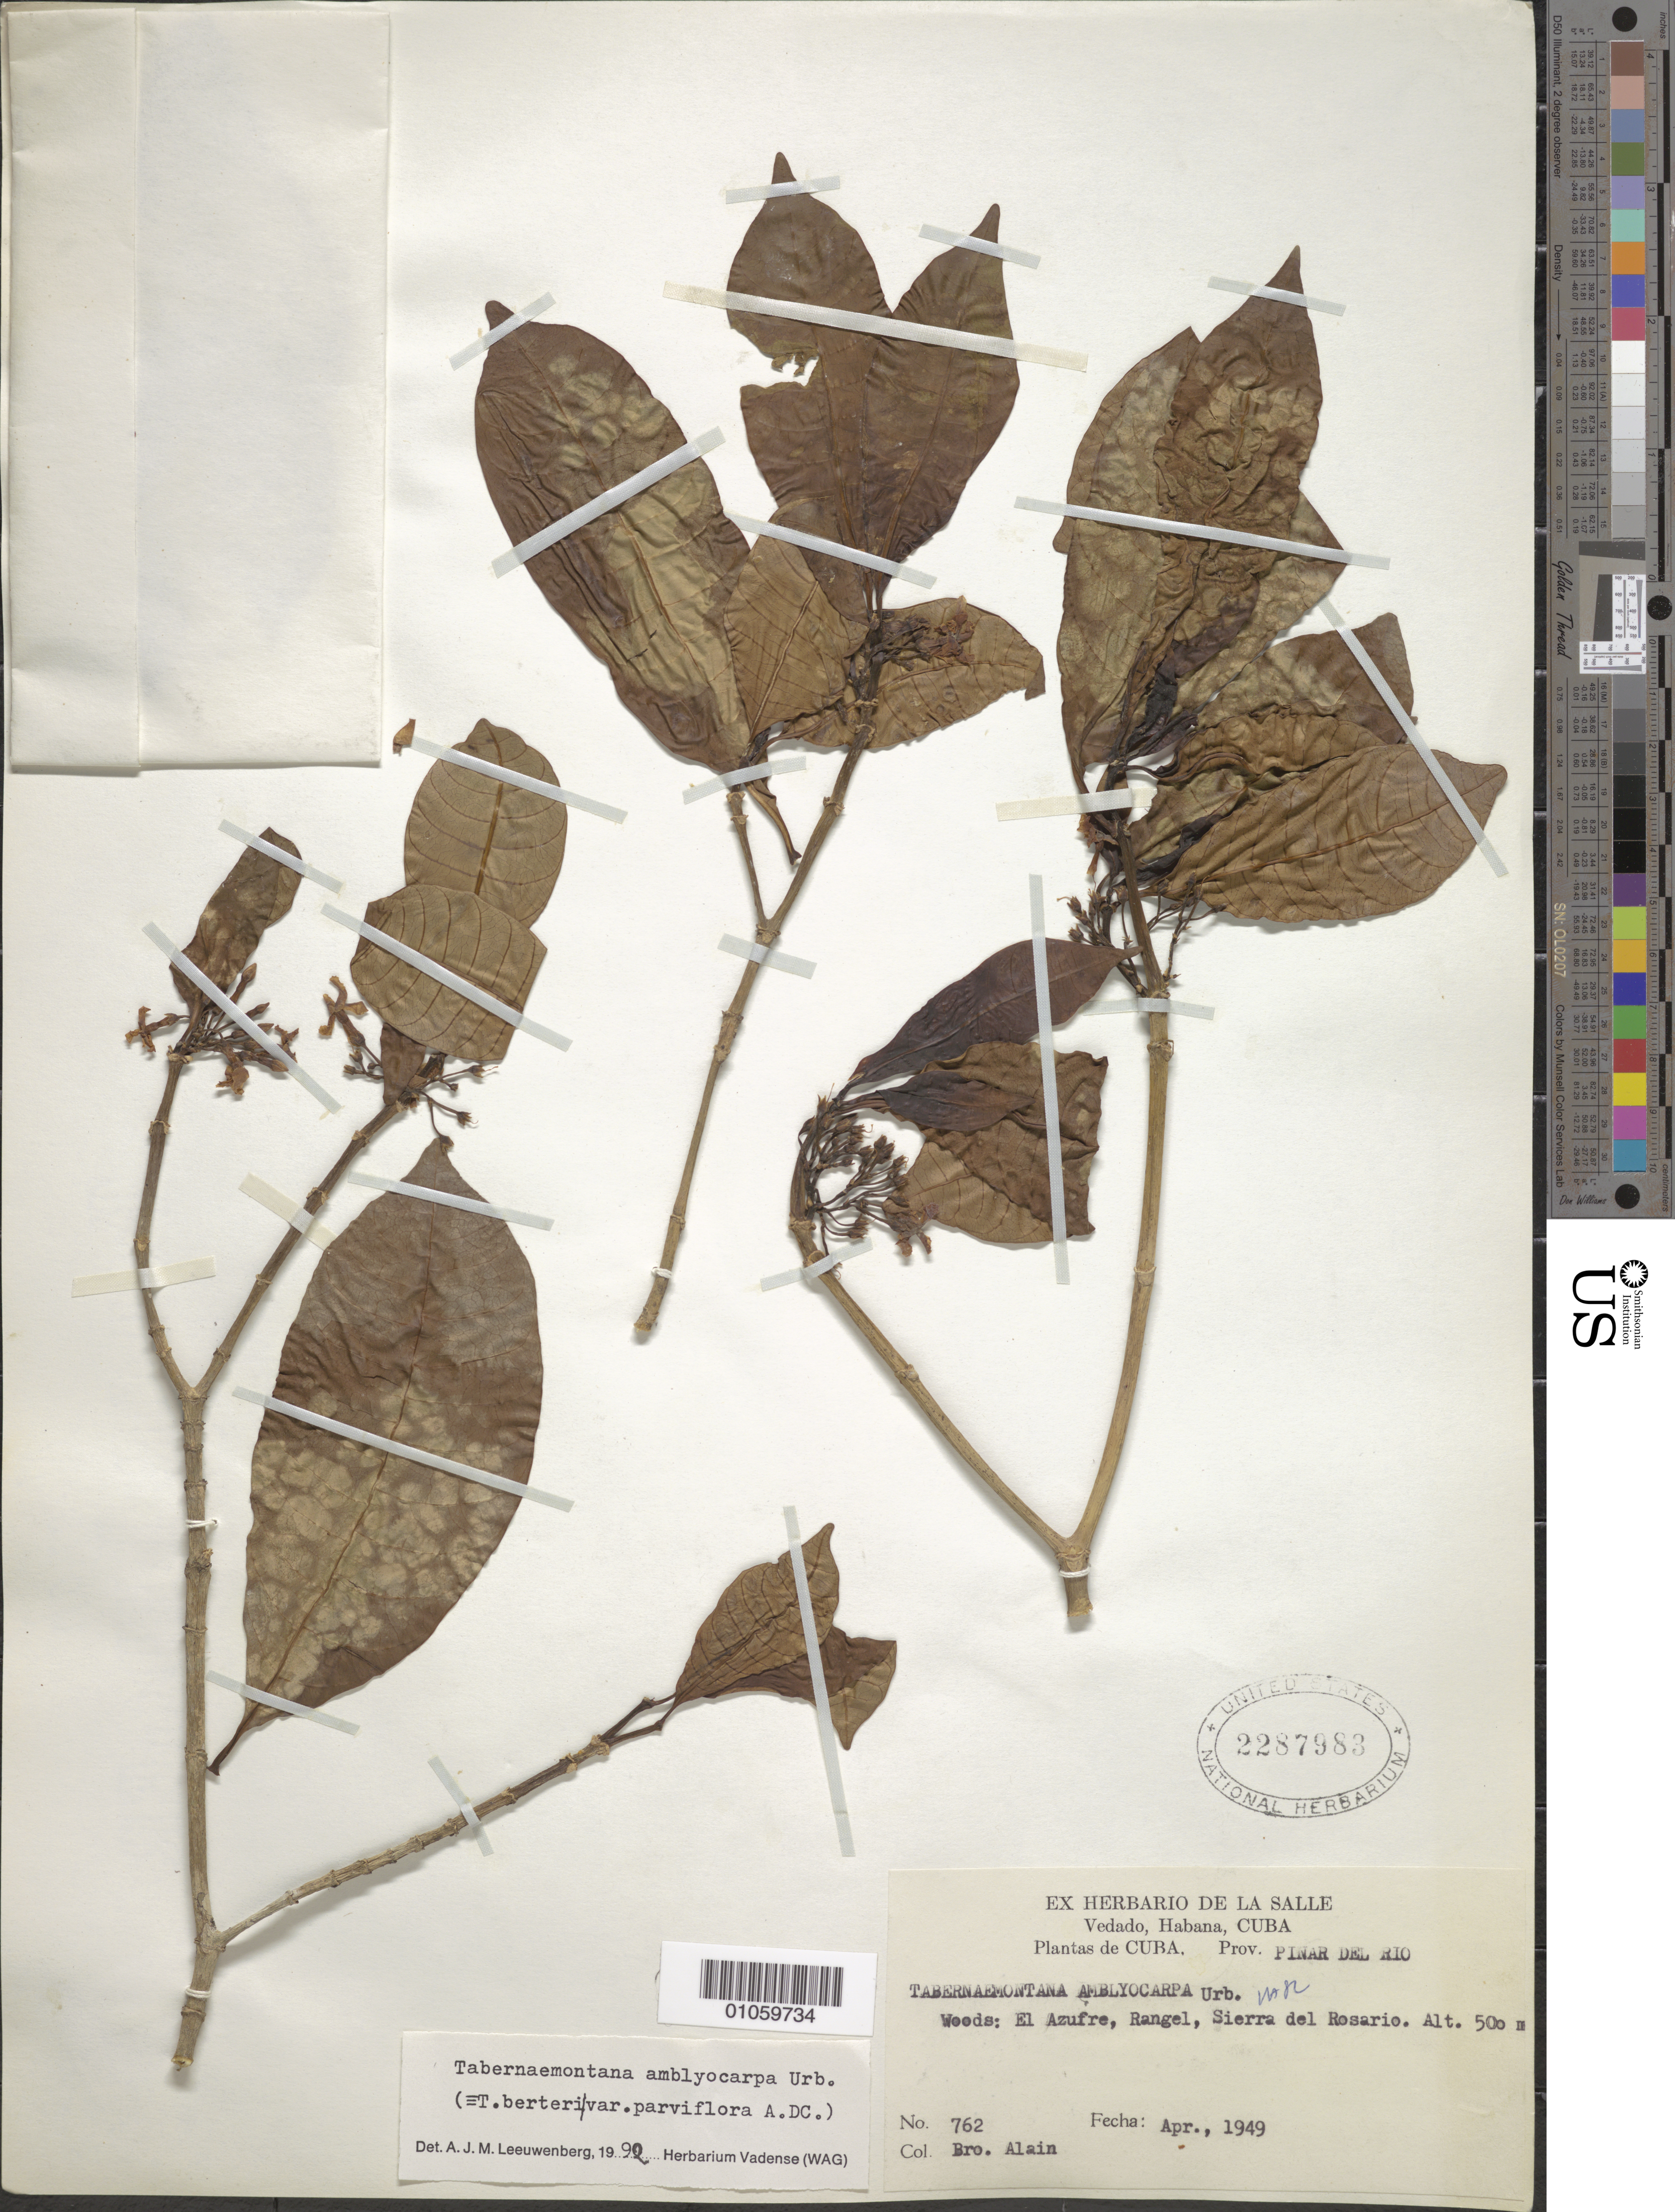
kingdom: Plantae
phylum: Tracheophyta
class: Magnoliopsida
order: Gentianales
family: Apocynaceae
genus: Tabernaemontana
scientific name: Tabernaemontana amblyocarpa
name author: Urb.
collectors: A. H. Liogier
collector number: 762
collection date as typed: Apr 1949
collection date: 1949-04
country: Cuba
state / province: Pinar del Rio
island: Cuba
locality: Woods: El Azufre, Rangel, Sierra del Rosario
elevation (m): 500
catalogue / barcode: US 2287983